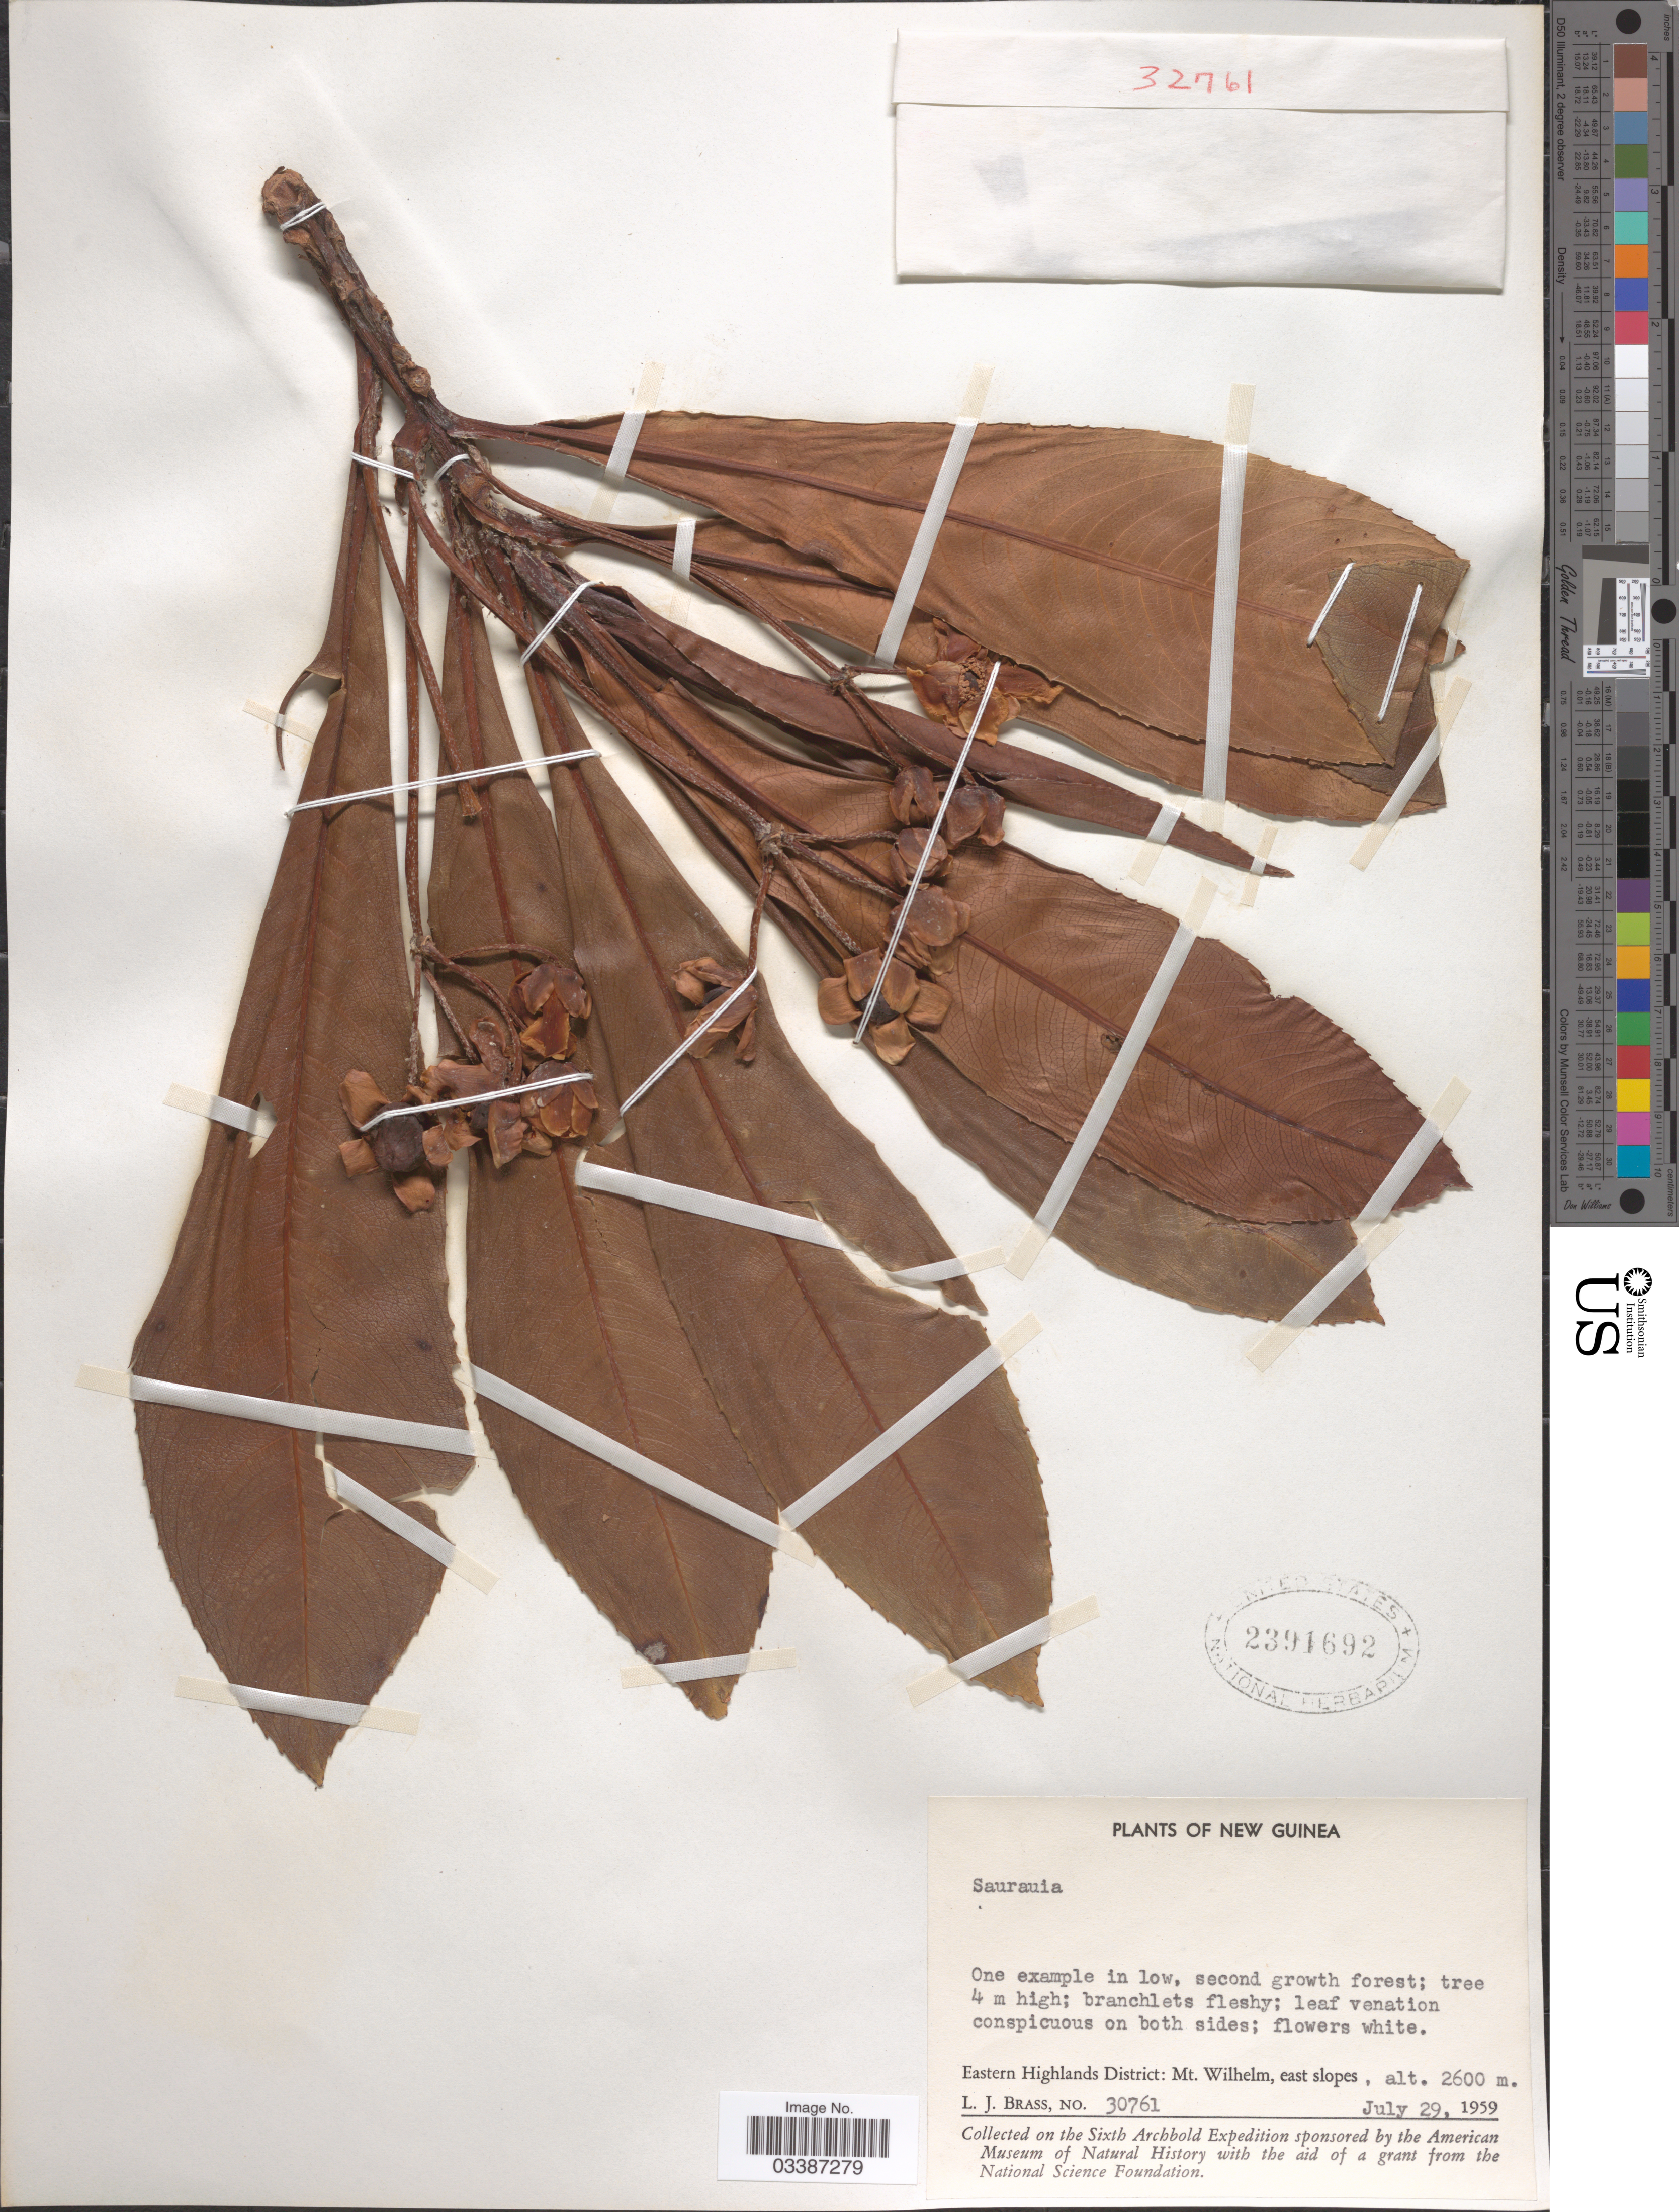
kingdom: Plantae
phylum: Tracheophyta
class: Magnoliopsida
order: Ericales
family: Actinidiaceae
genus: Saurauia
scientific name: Saurauia sp.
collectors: L. J. Brass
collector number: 30761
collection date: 1959-07-29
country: Papua New Guinea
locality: New Guinea. Eastern Highlands District: Mt. Wilhelm, east slopes.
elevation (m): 2600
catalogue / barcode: US 2391692